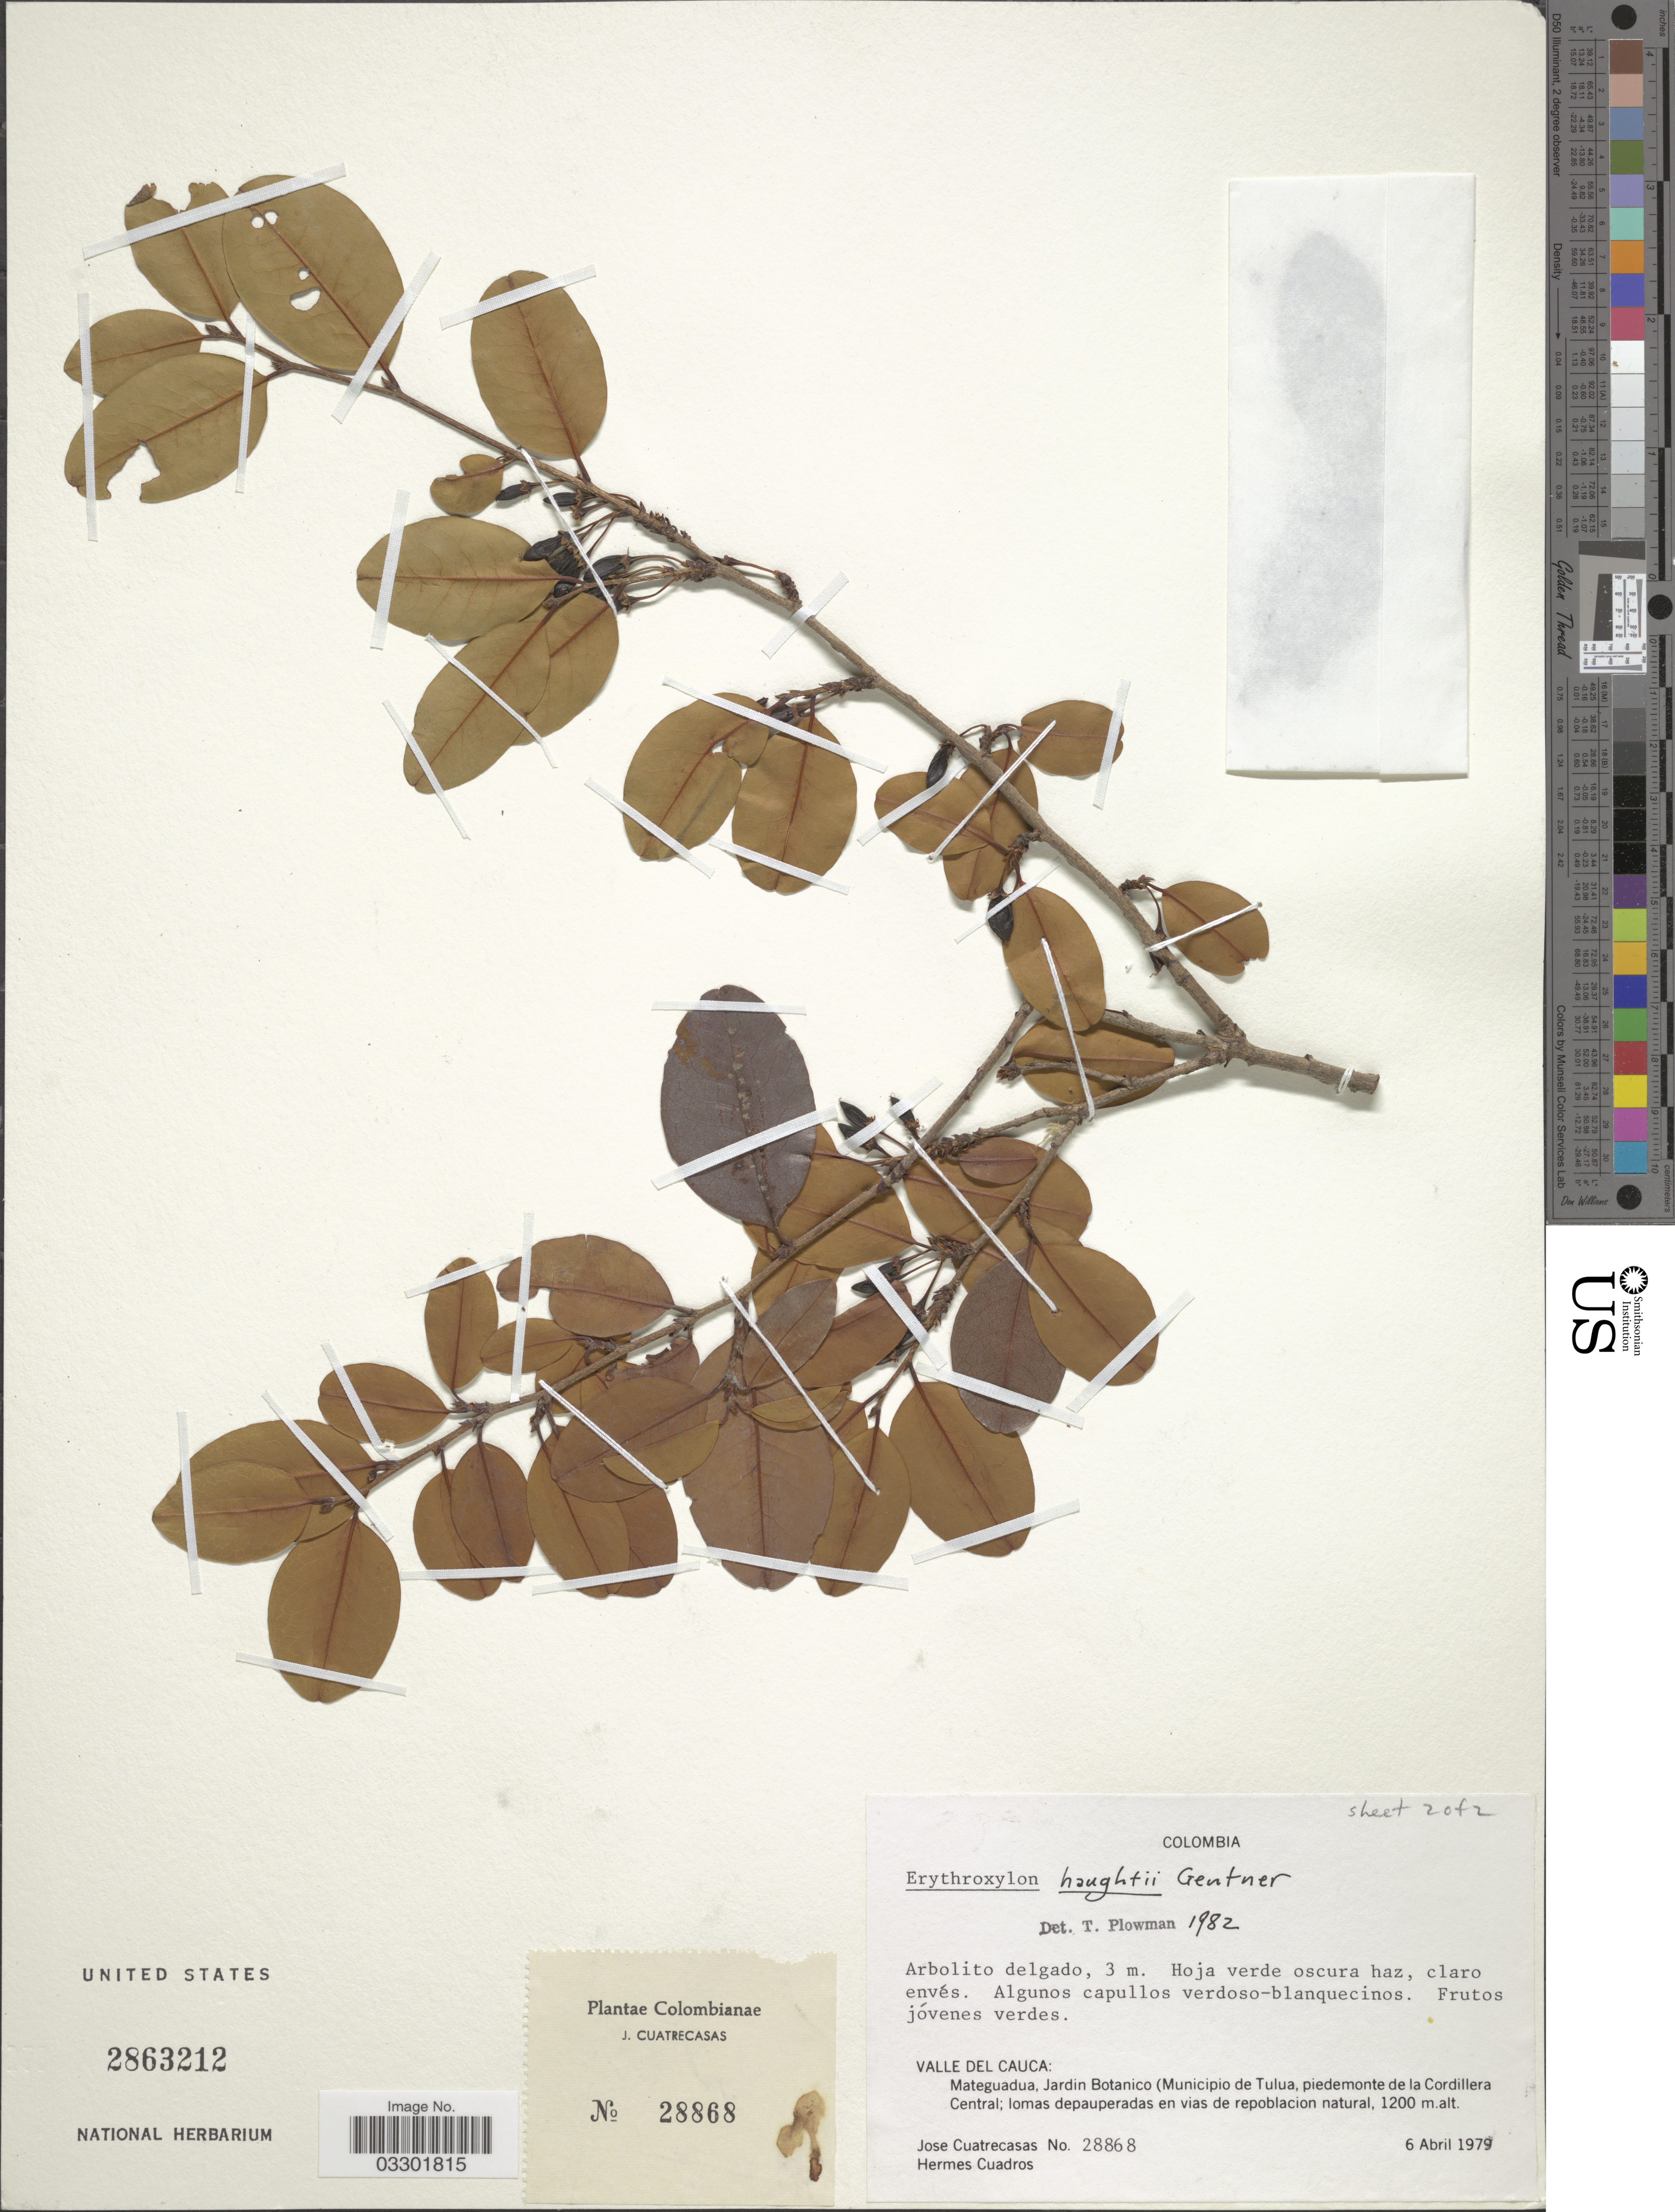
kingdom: Plantae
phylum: Tracheophyta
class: Magnoliopsida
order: Malpighiales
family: Erythroxylaceae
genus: Erythroxylum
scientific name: Erythroxylum haughtii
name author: Gentner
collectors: J. Cuatrecasas & H. Cuadros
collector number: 28868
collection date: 1979-04-06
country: Colombia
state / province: Valle del Cauca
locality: Mateguadua, Jardin Botanico (Municipio de Tulua, piedemonte de la Cordillera Central).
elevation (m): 1200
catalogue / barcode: US 2863212